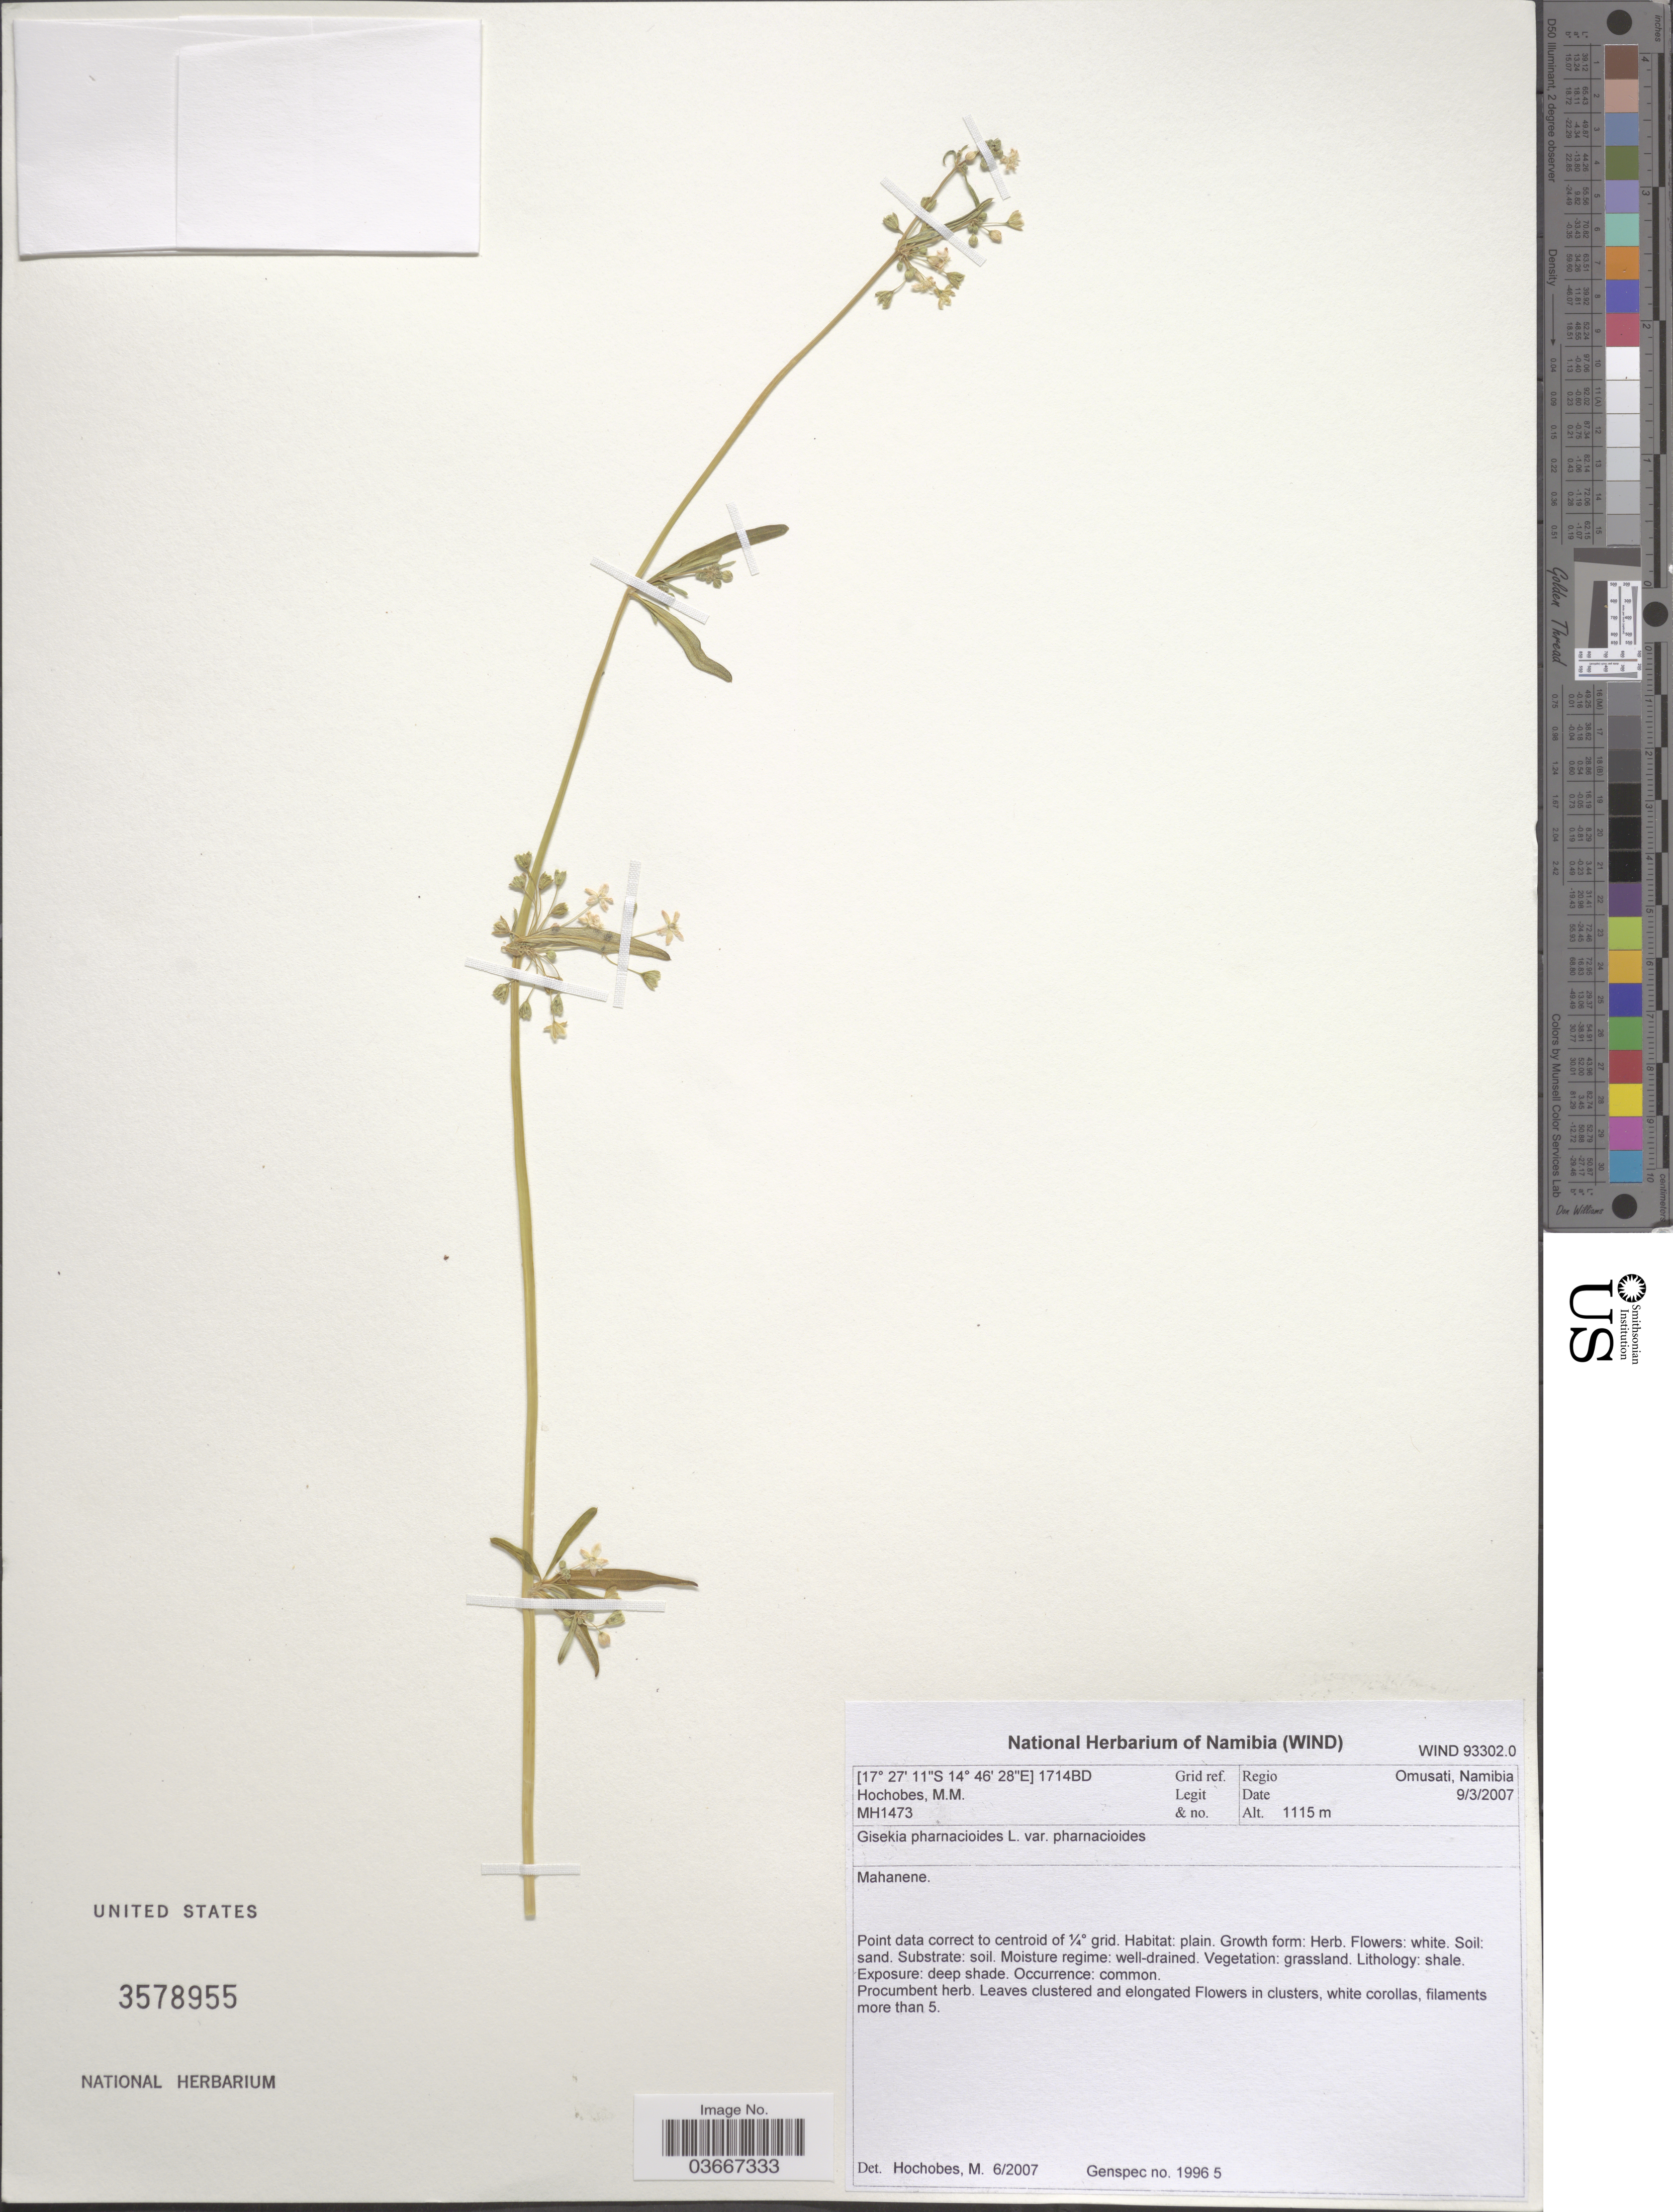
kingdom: Plantae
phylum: Tracheophyta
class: Magnoliopsida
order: Caryophyllales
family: Gisekiaceae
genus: Gisekia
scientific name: Gisekia pharnaceoides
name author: L.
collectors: M. Hochobes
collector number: MH1473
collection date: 2007-03-09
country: Namibia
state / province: Omusati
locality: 1714BD Grid ref. Mahanene.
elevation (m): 1115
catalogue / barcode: US 3578955